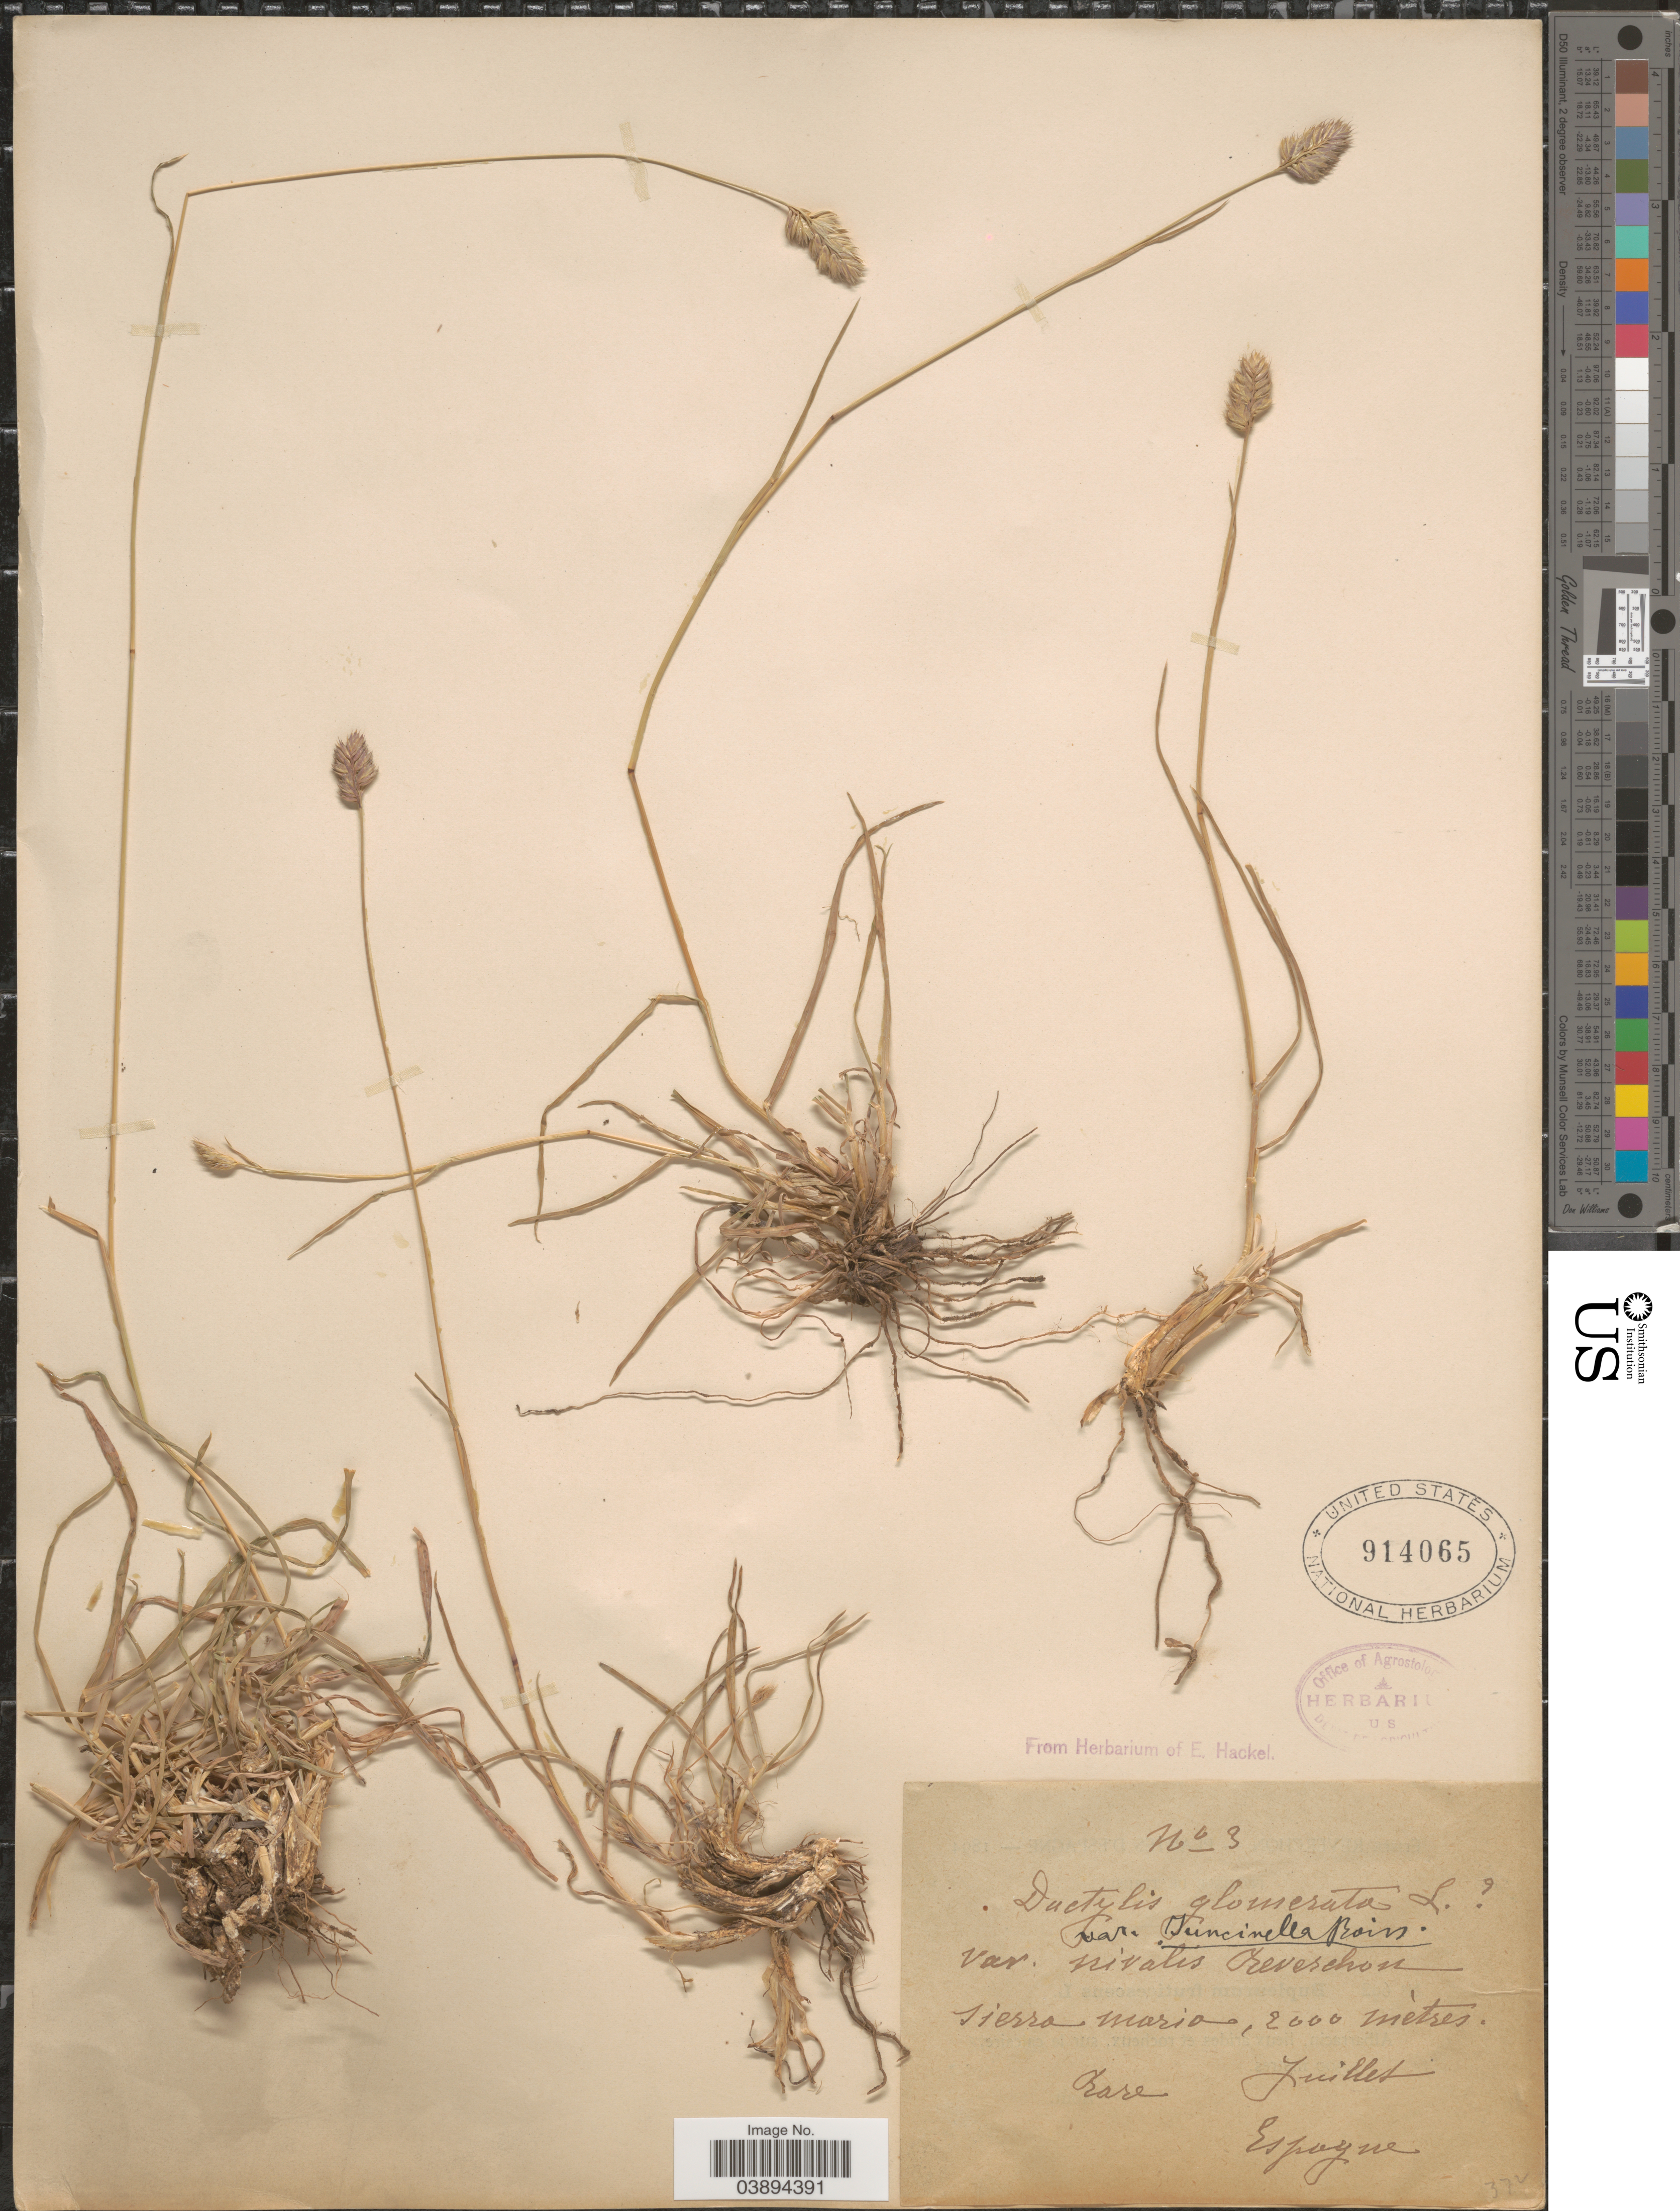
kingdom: Plantae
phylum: Tracheophyta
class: Liliopsida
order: Poales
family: Poaceae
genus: Dactylis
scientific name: Dactylis glomerata subsp. juncinella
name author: (Bory ex Boiss.) Stebbins & D.Zohary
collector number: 3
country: Spain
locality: Sierra Maria. Espagne.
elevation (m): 2000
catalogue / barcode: US 914065